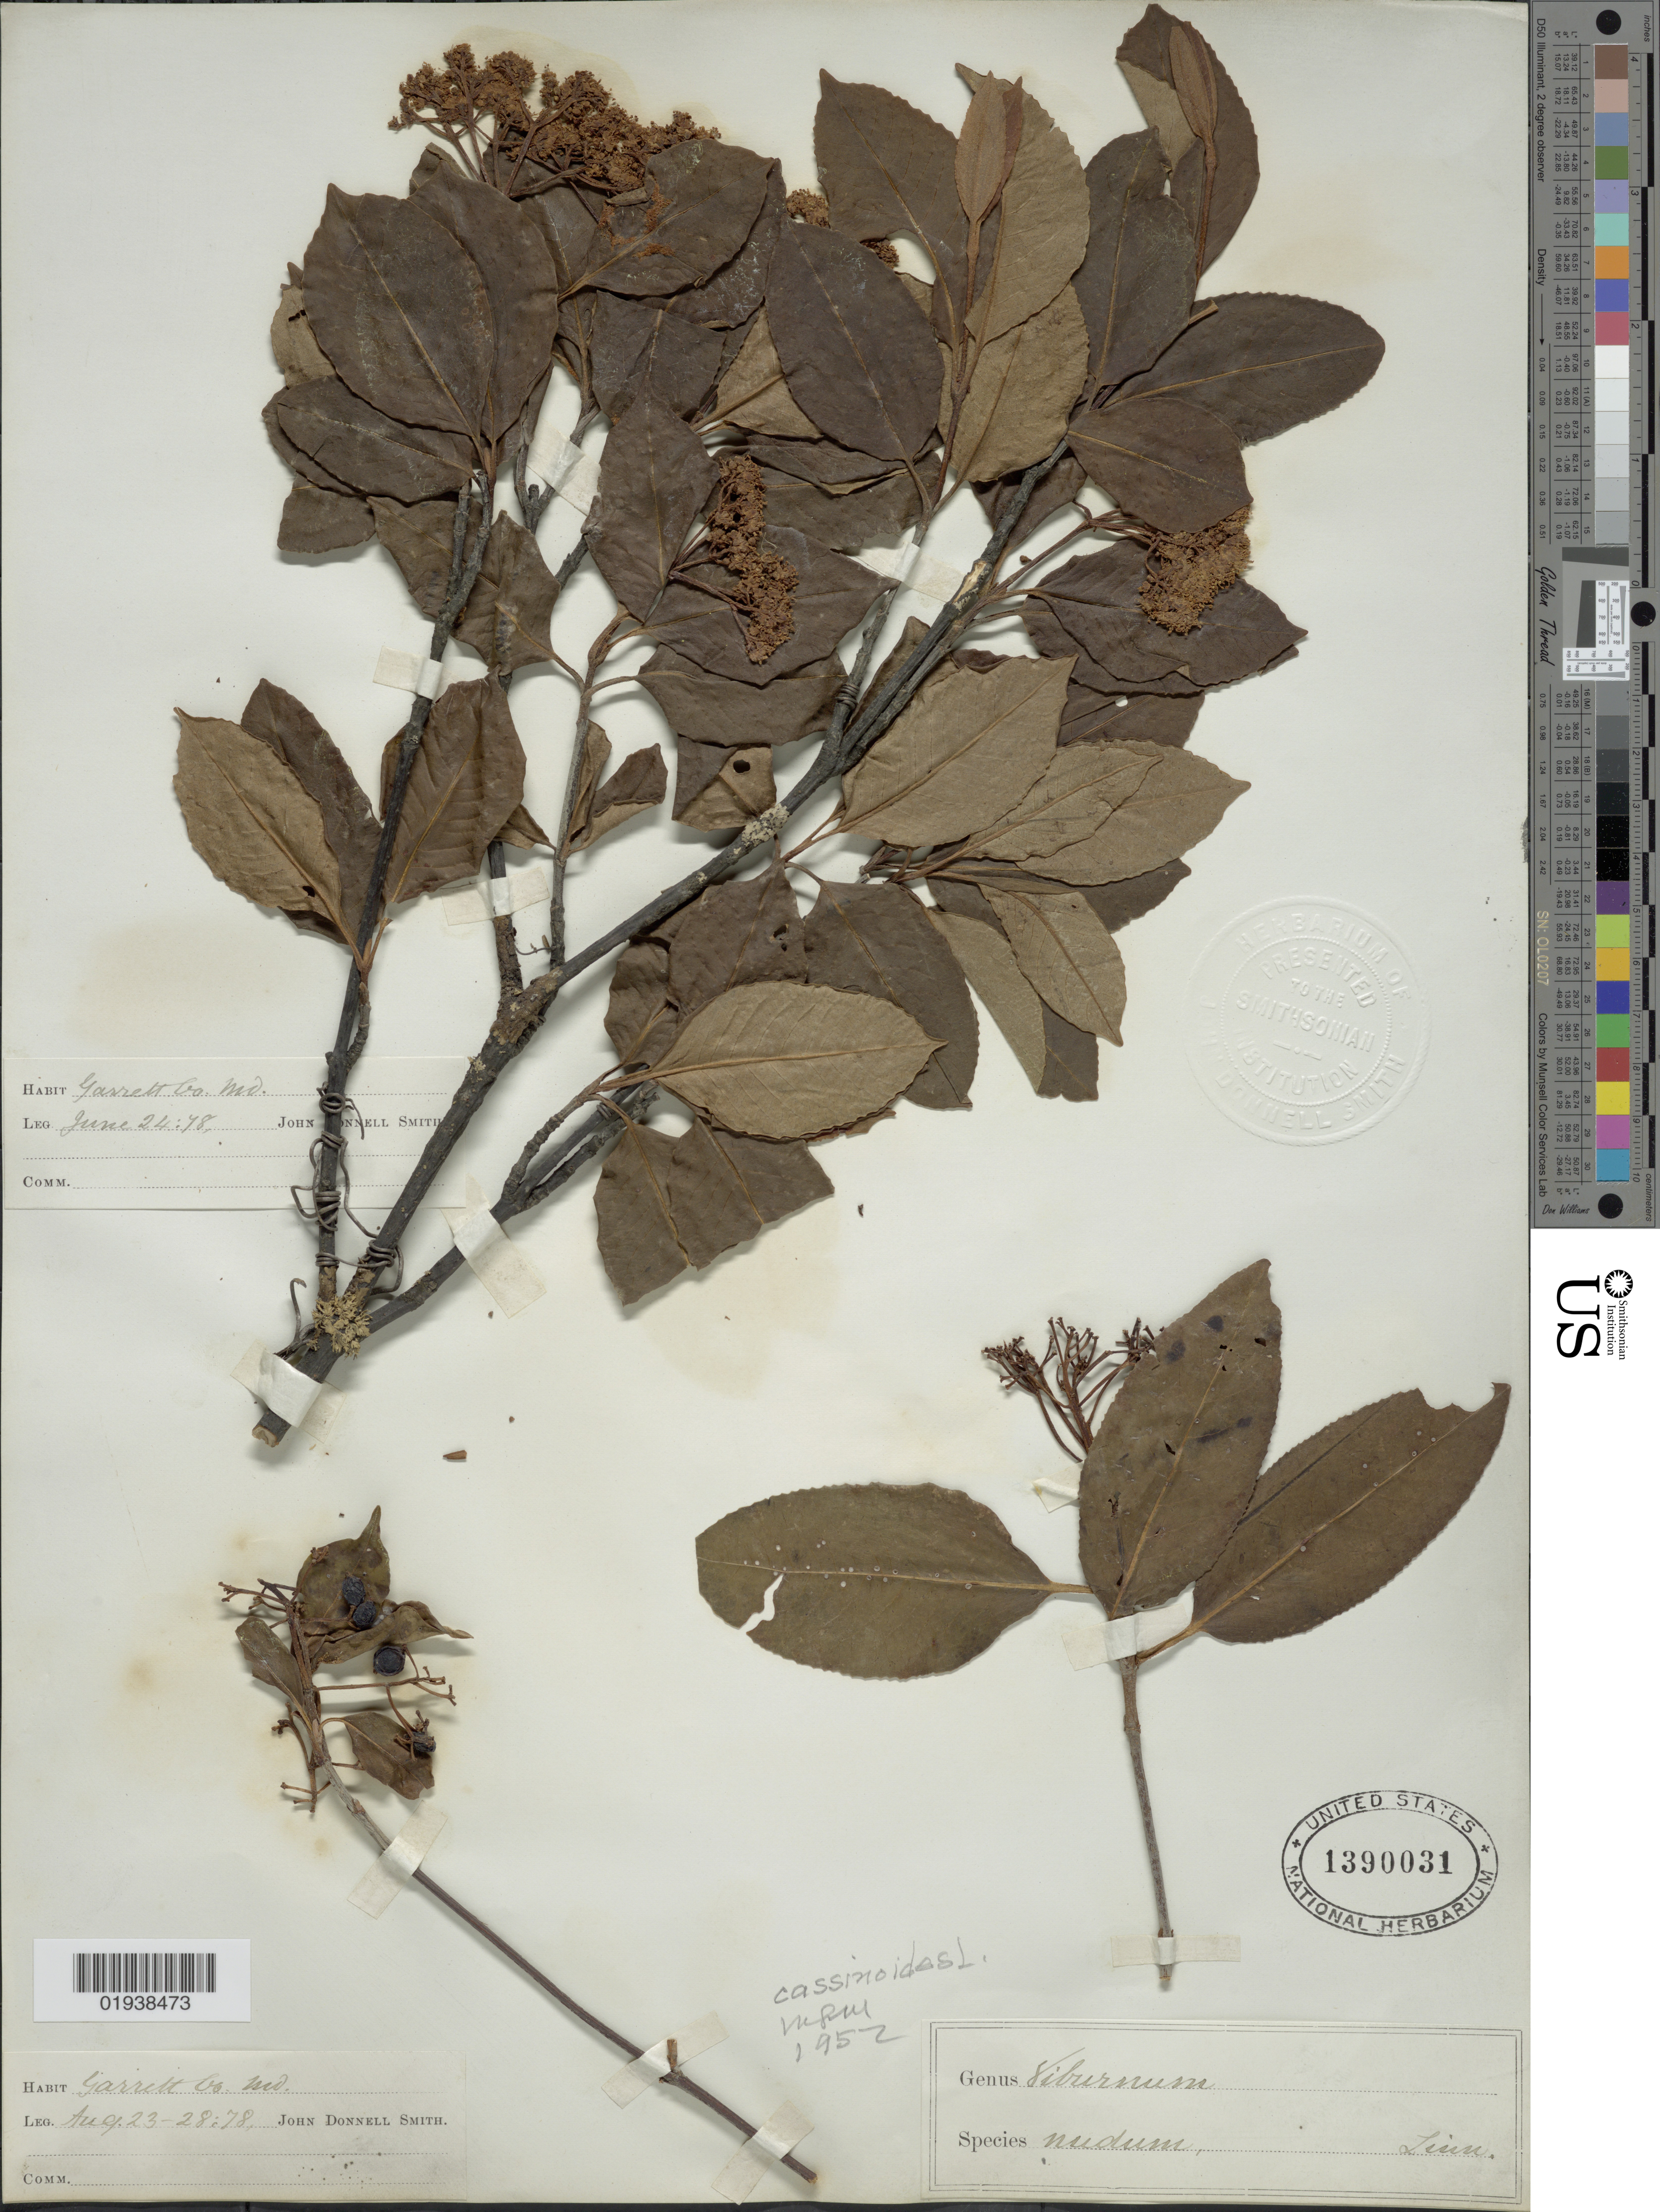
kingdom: Plantae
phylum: Tracheophyta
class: Magnoliopsida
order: Dipsacales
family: Viburnaceae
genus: Viburnum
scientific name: Viburnum cassinoides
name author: L.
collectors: J. Donnell Smith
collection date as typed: Transcribed d/m/y: 24/6/78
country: United States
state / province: Maryland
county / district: Garrett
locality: Garrett Co.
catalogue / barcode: US 1390031